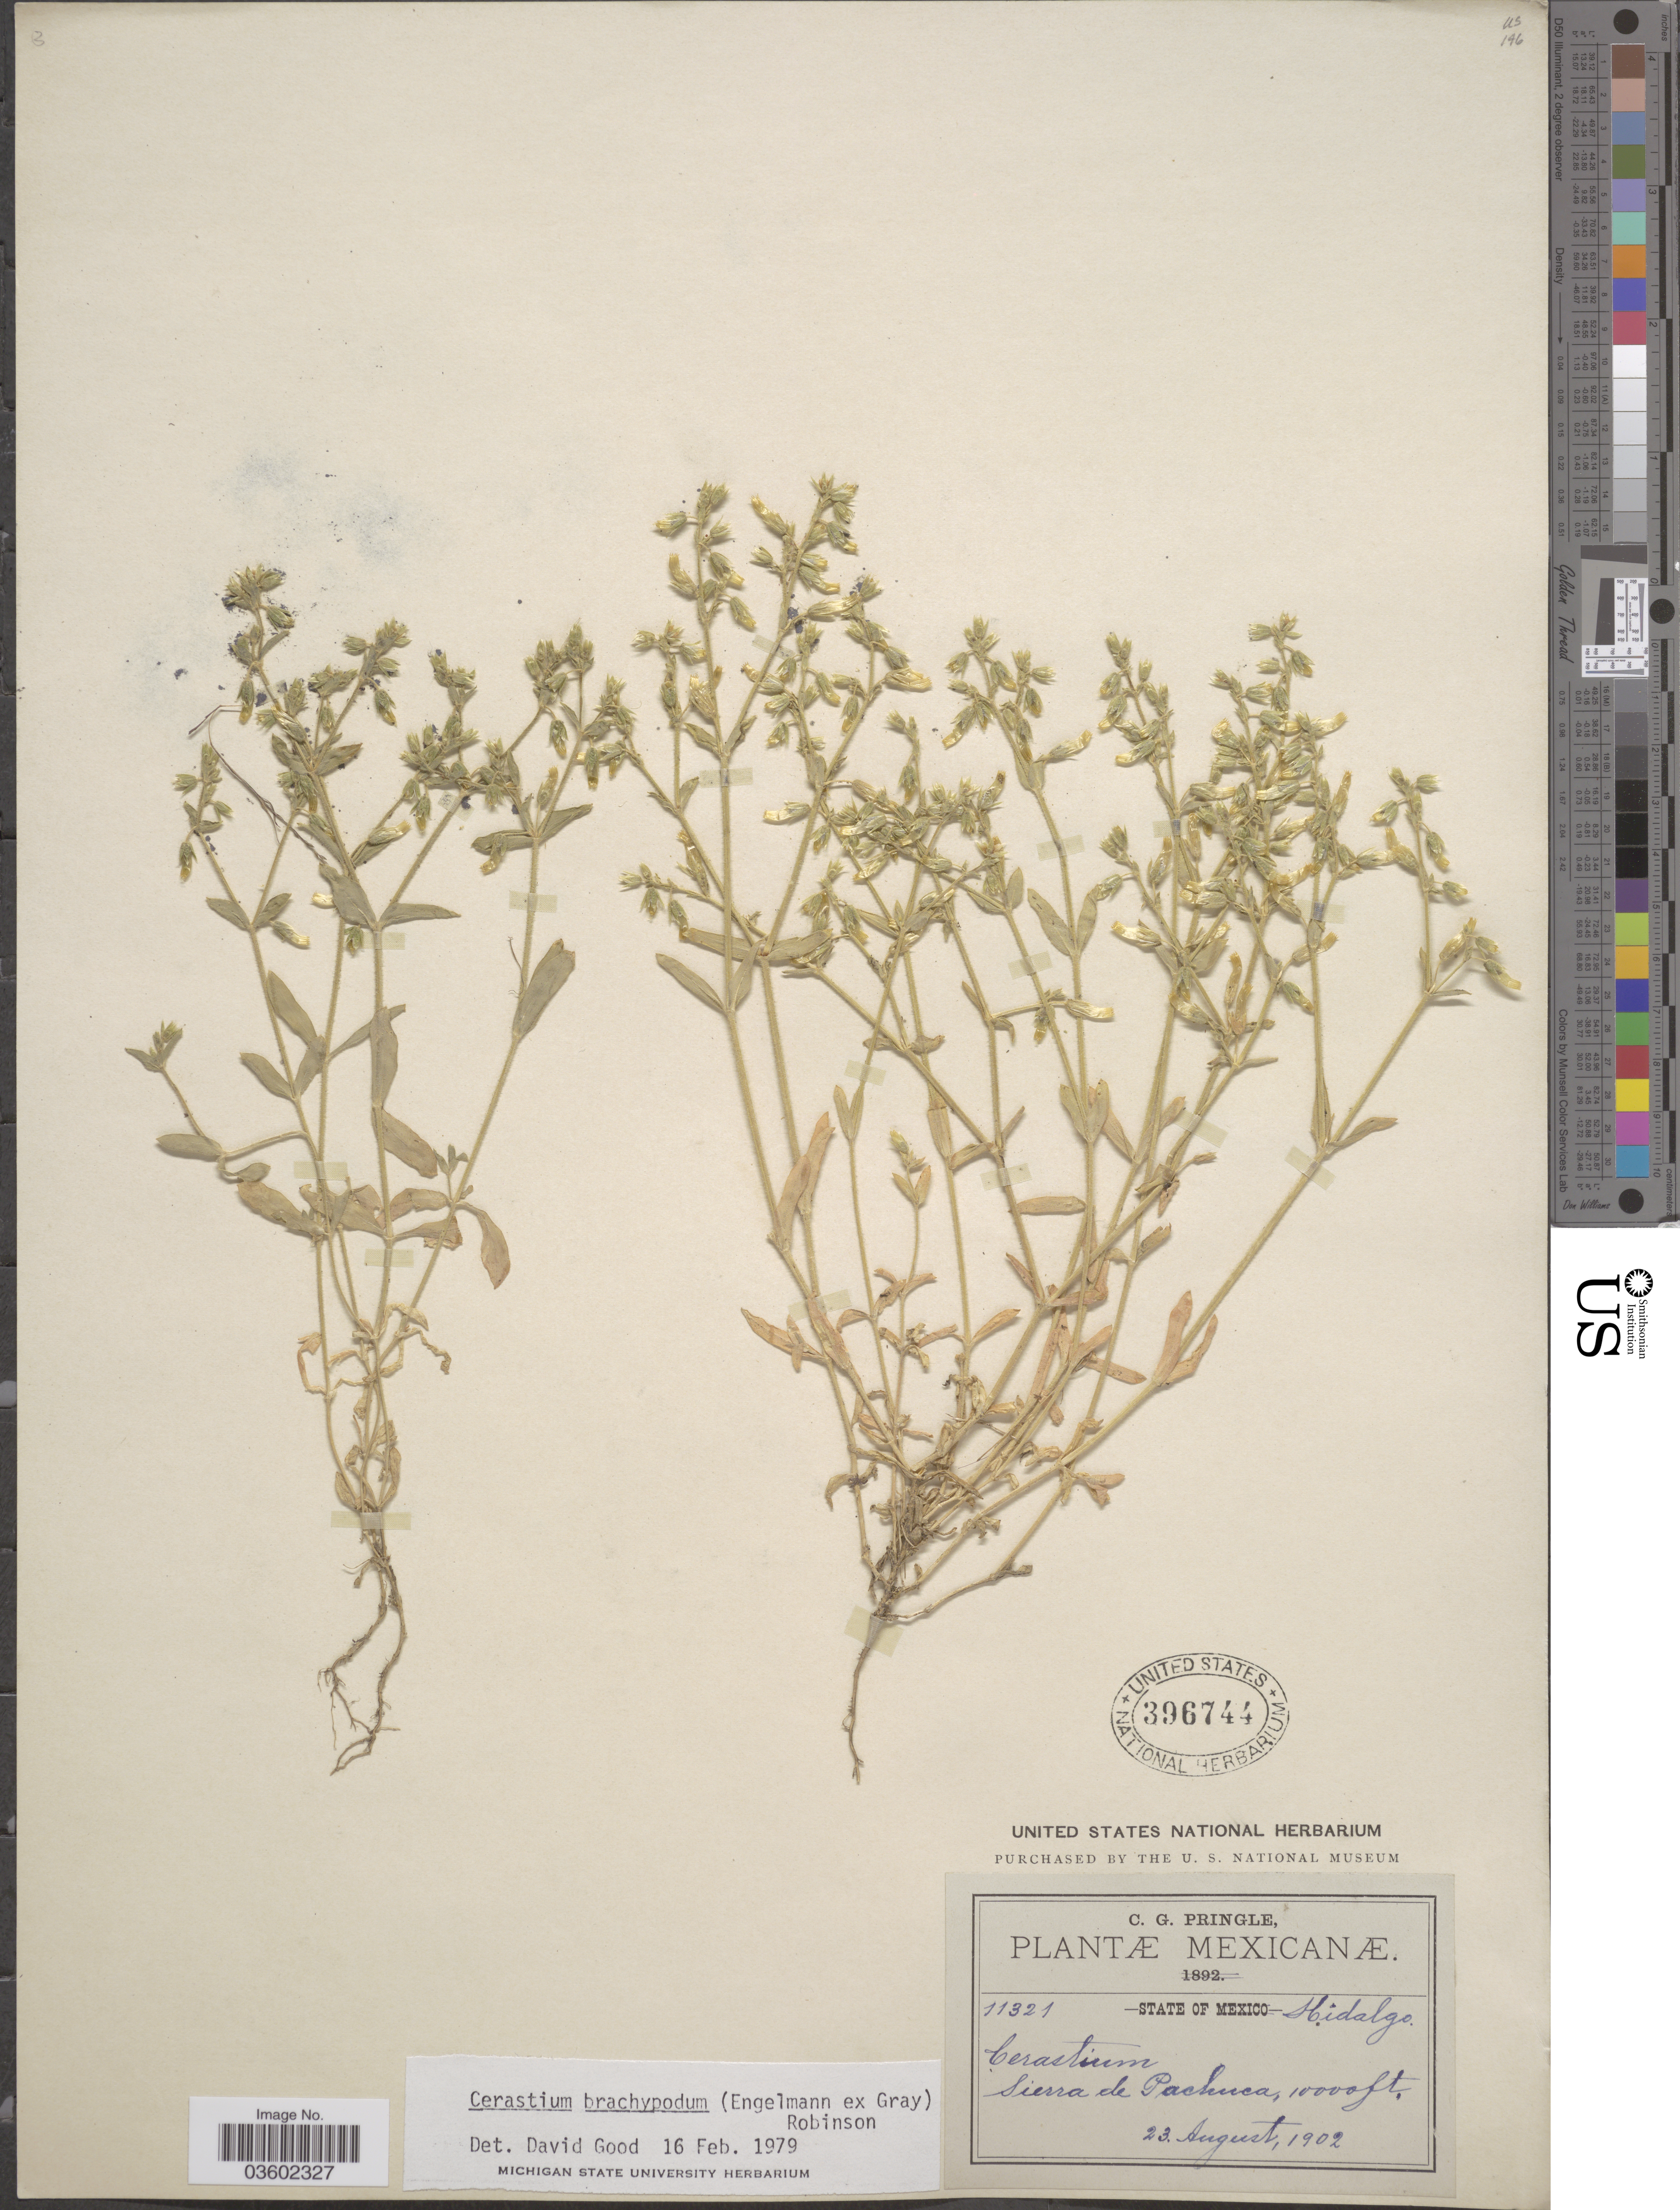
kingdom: Plantae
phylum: Tracheophyta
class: Magnoliopsida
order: Caryophyllales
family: Caryophyllaceae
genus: Cerastium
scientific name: Cerastium brachypodum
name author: (Engelm. ex A. Gray) B.L. Rob.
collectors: C. G. Pringle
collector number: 11321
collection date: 1902-08-23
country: Mexico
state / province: Hidalgo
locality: Sierra de Pachuca.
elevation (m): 3048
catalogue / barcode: US 396744